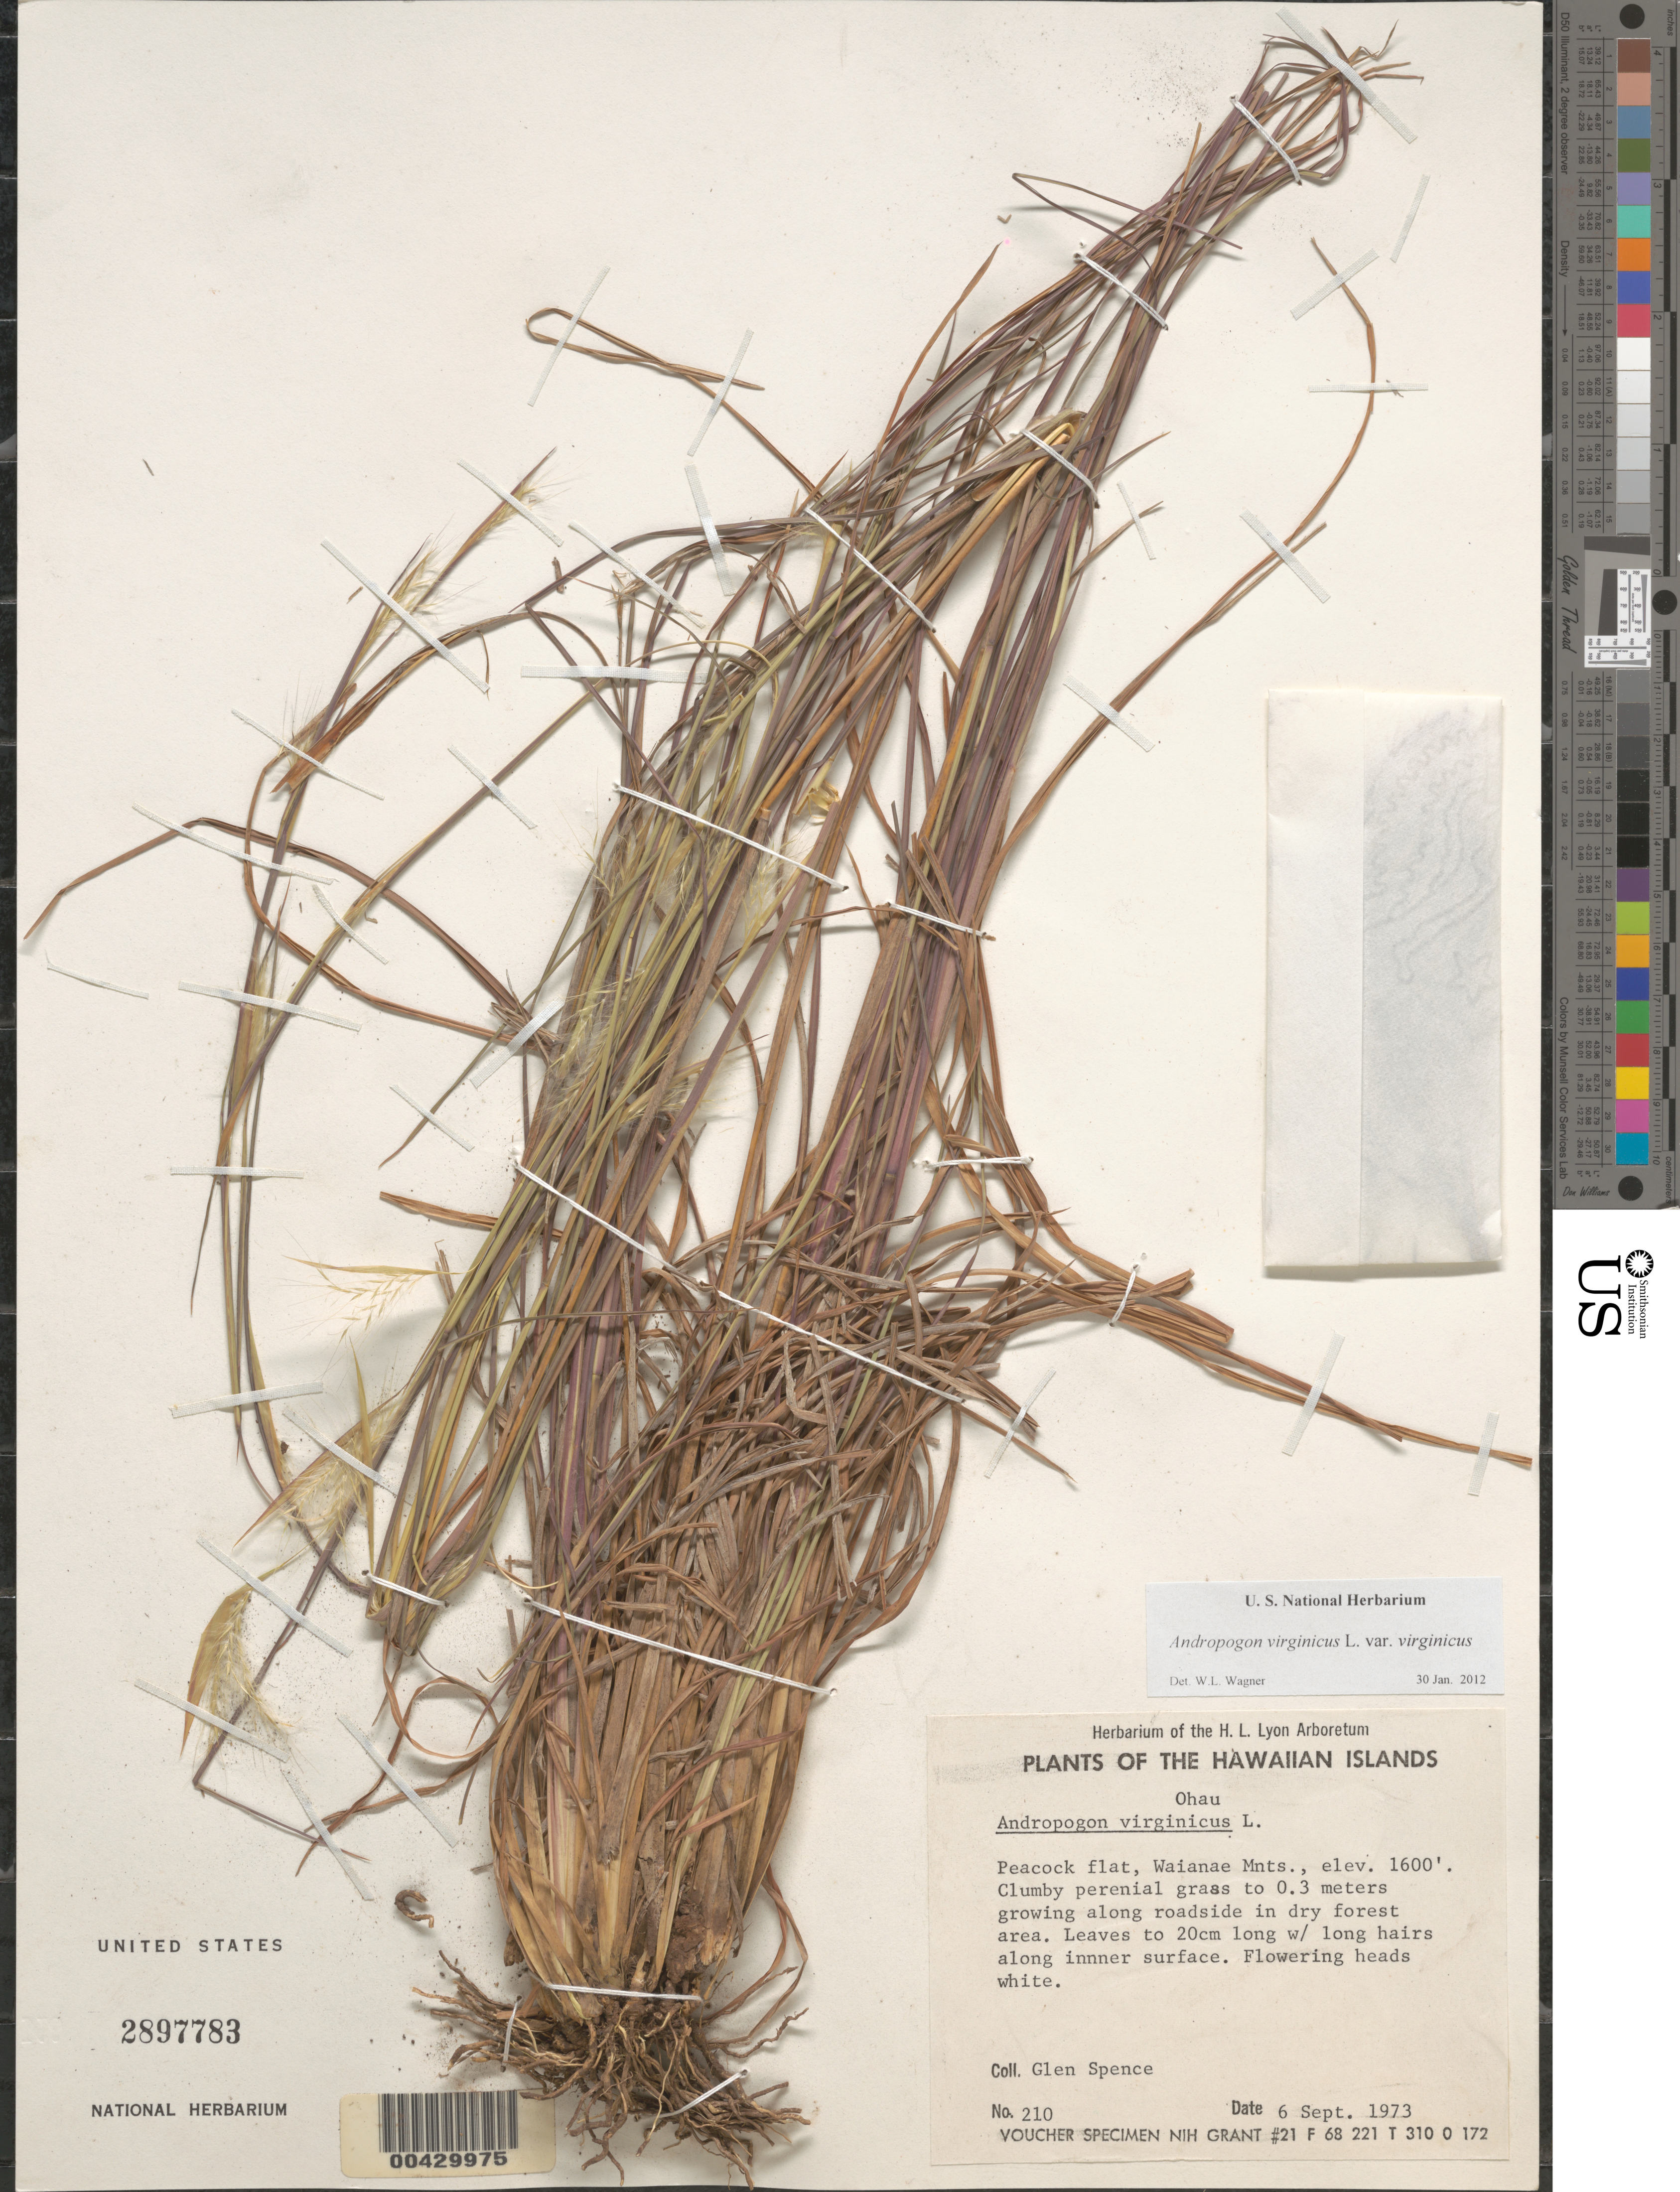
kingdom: Plantae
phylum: Tracheophyta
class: Liliopsida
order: Poales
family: Poaceae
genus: Andropogon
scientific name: Andropogon virginicus var. virginicus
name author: L.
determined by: Wagner, W. L., (BOT), Smithsonian Institution - National Museum of Natural History (UNITED STATES)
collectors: G. Spence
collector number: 210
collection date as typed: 6 Sep 1973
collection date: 1973-09-06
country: United States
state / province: Hawaii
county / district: Honolulu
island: Oahu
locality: Peacock Flat, Waianae Mts.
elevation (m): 488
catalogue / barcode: US 2897783